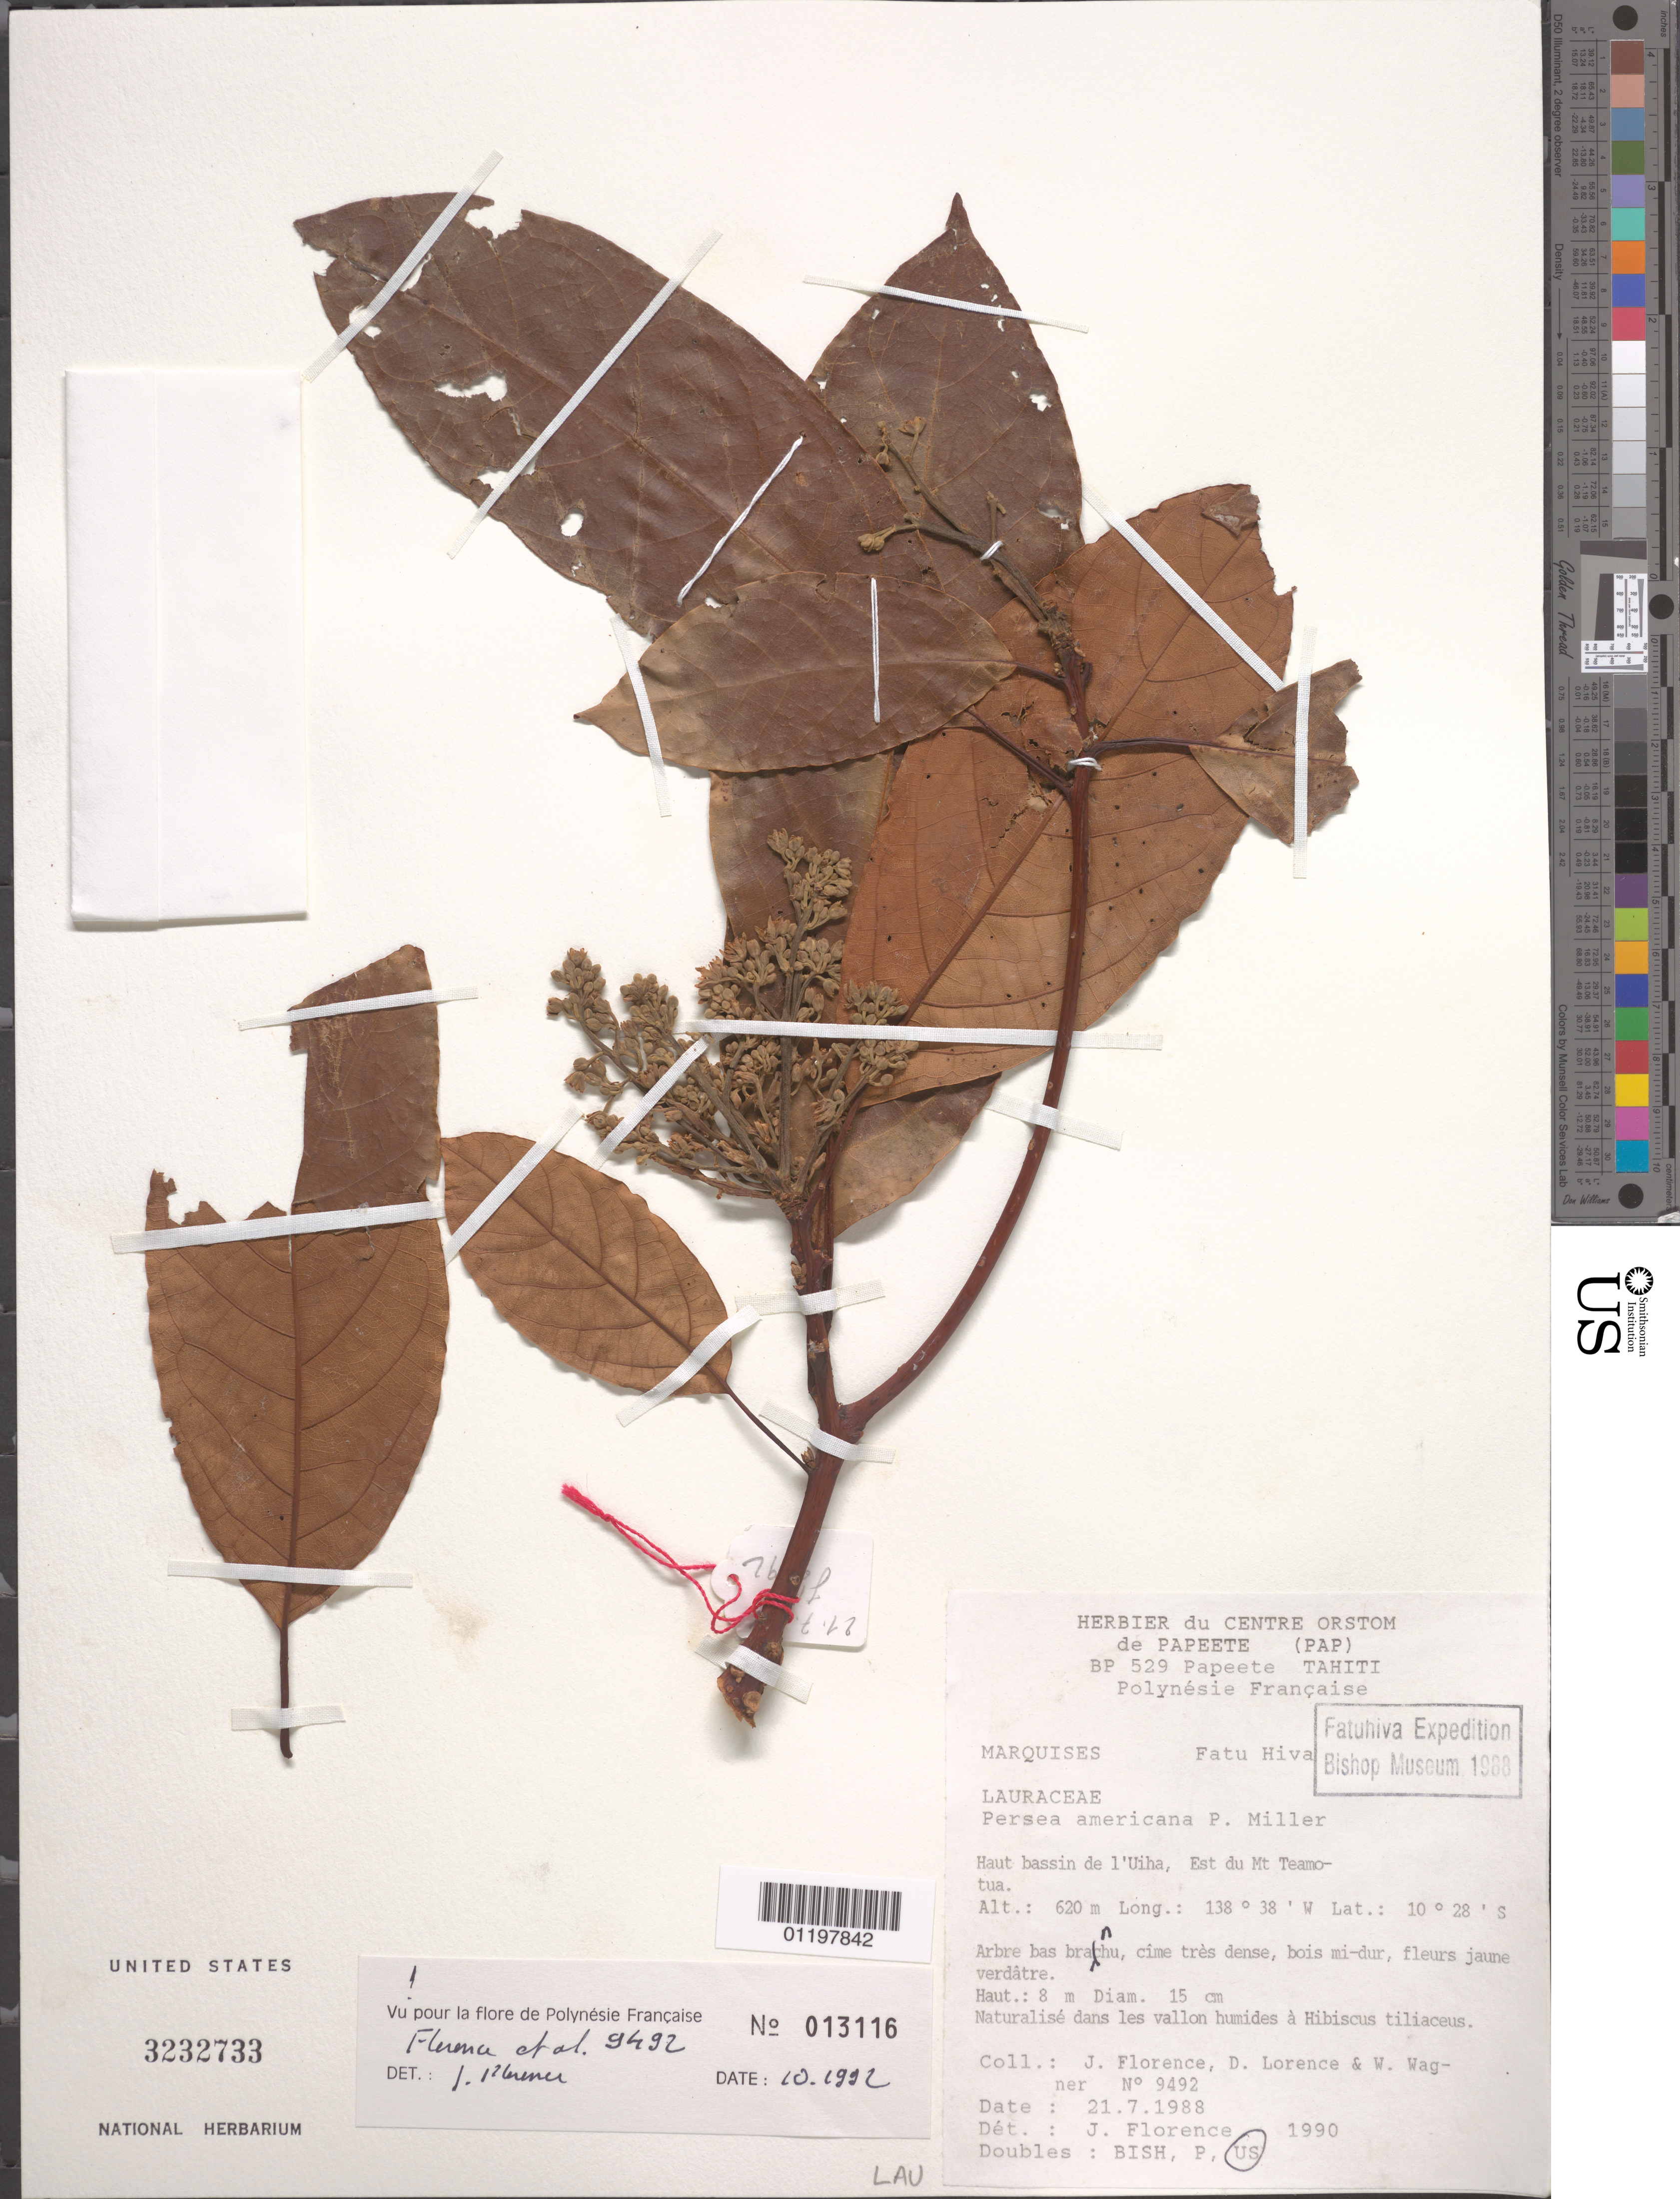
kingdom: Plantae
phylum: Tracheophyta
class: Magnoliopsida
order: Laurales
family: Lauraceae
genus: Persea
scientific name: Persea americana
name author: Mill.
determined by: Florence, J.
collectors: J. Florence, D. Lorence & W. L. Wagner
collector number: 9492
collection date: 1988-07-21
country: French Polynesia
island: Fatu Hiva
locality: Haut bassin de l'Uiha, E du Mt. Teamotua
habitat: Naturalisé dans les vallon humides à Hibiscus tiliaceus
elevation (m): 620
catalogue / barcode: US 3232733